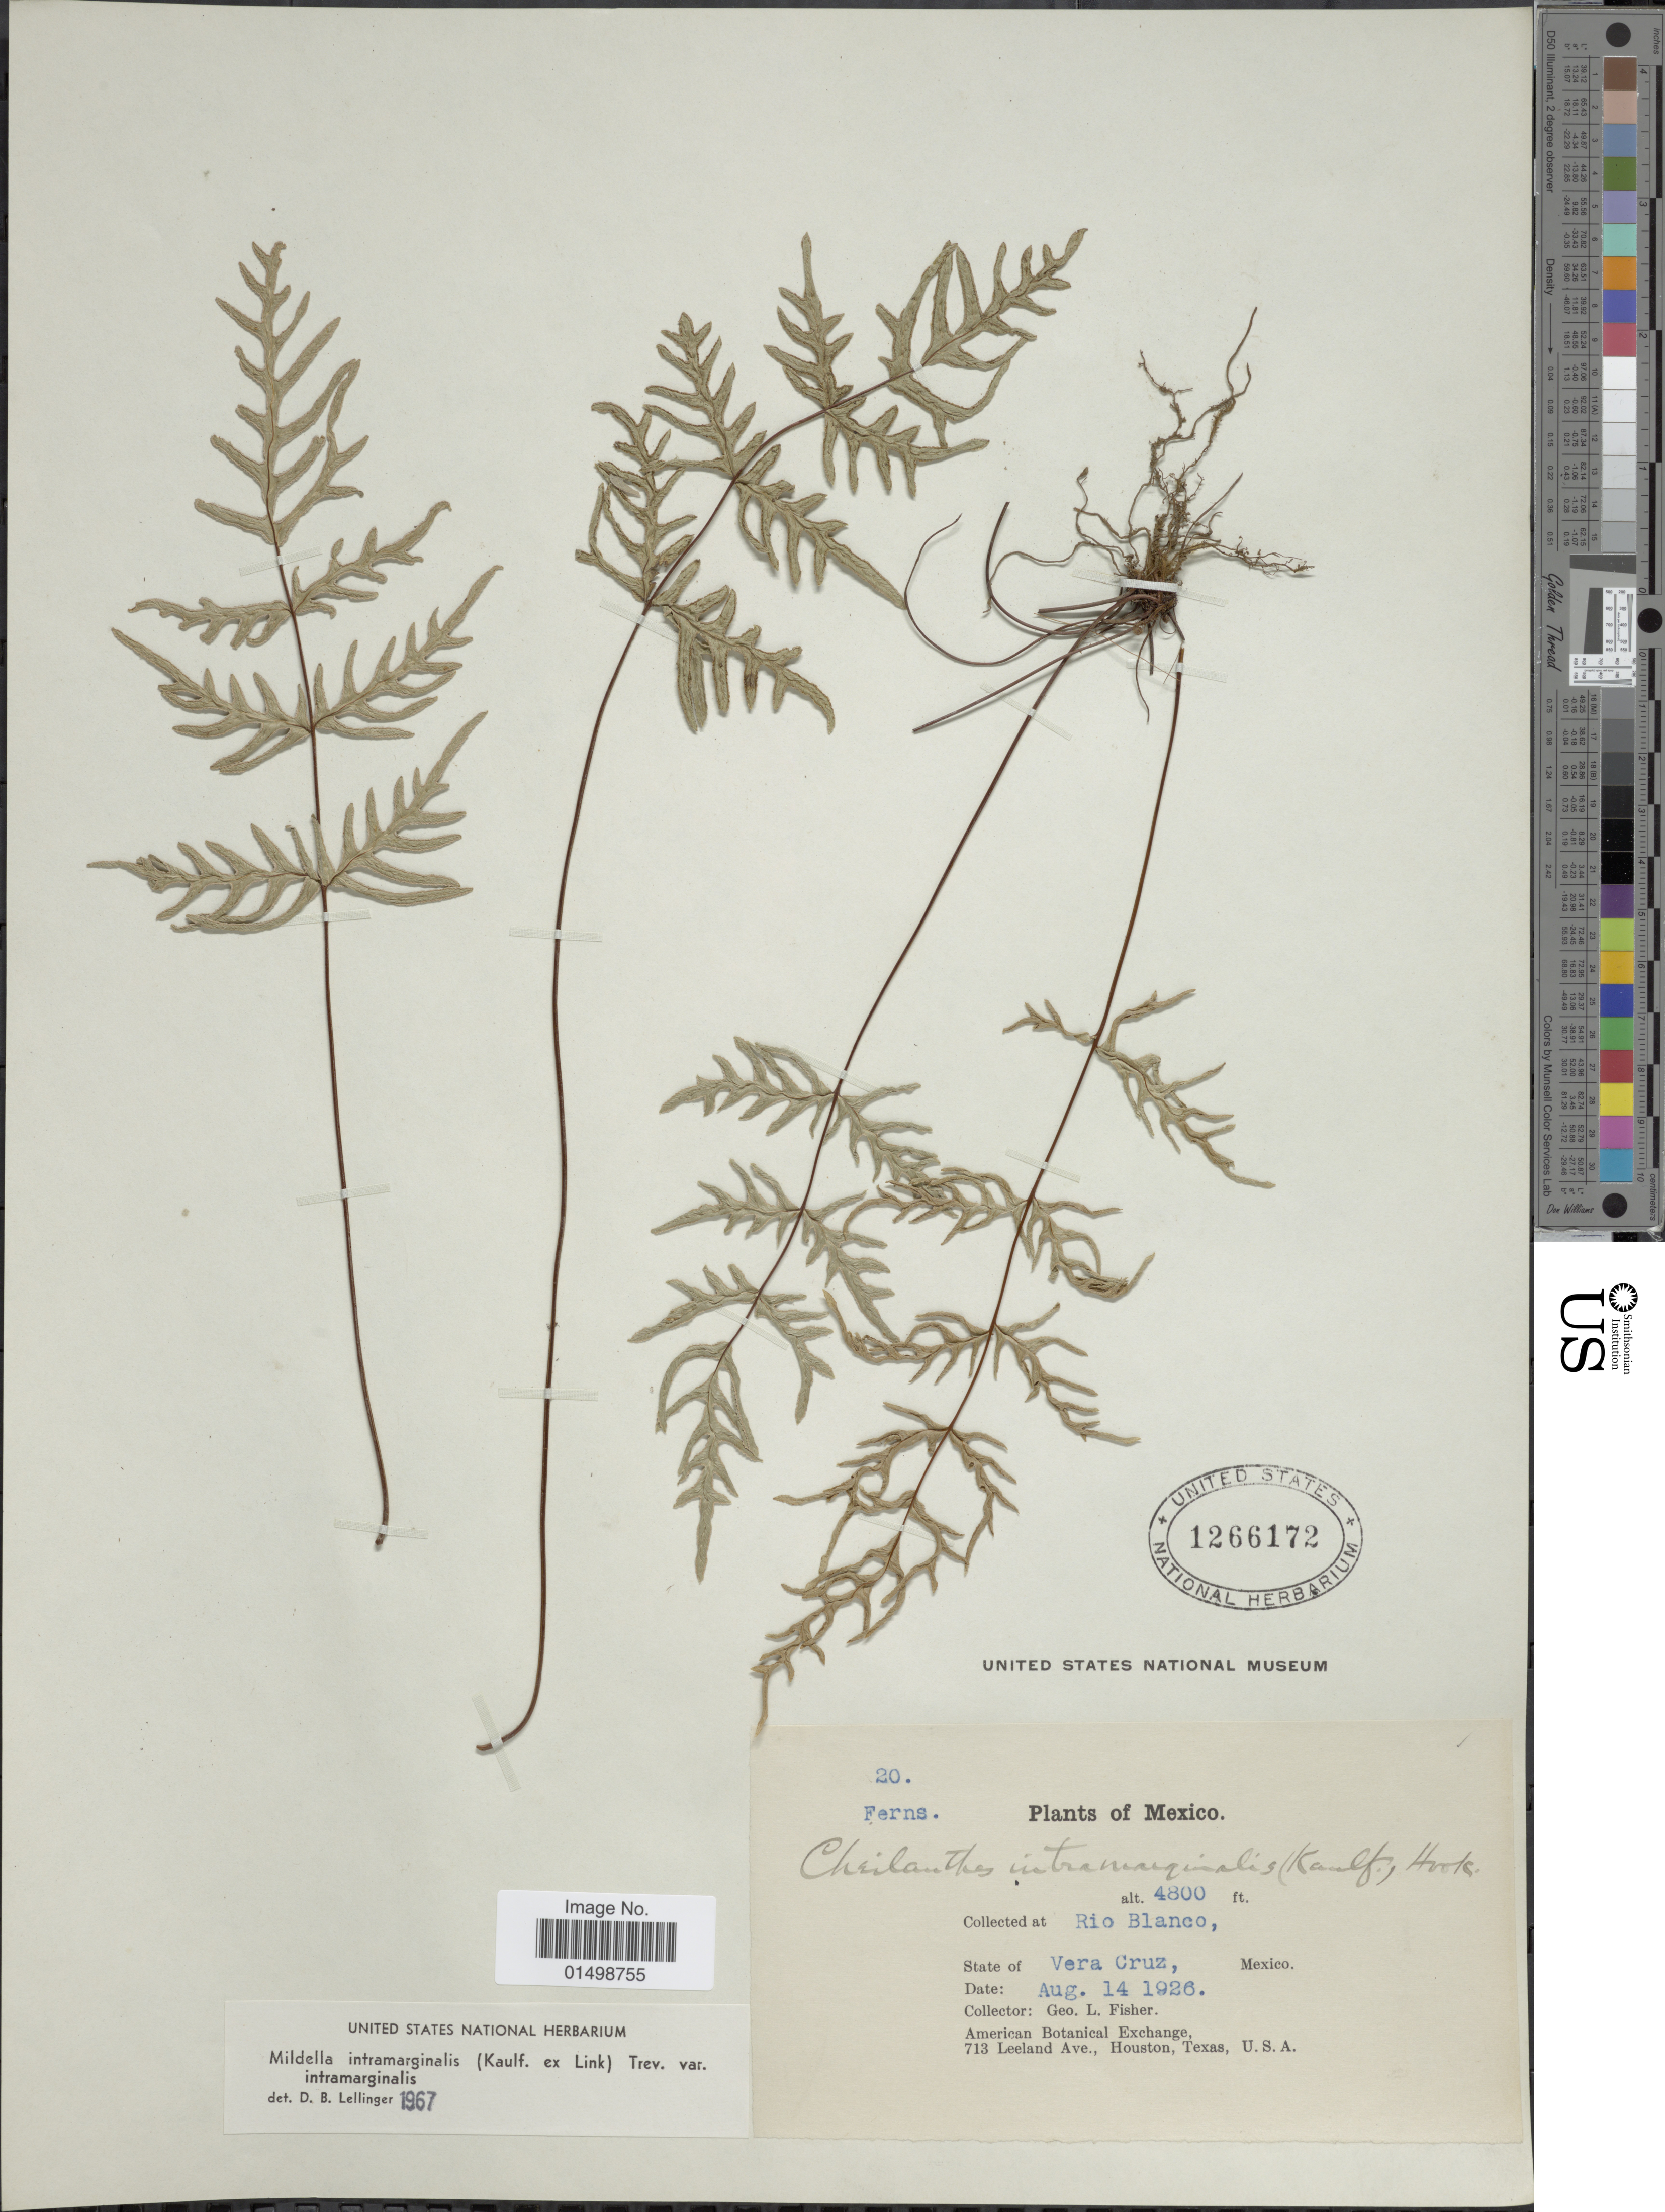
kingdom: Plantae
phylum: Tracheophyta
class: Polypodiopsida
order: Polypodiales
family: Pteridaceae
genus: Cheilanthes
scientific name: Cheilanthes intramarginalis var. intramarginalis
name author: (Kaulf.) Hook.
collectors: G. L. Fisher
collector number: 20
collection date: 1926-08-14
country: Mexico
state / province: Veracruz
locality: Rio de Blanco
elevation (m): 1463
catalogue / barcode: US 1266172